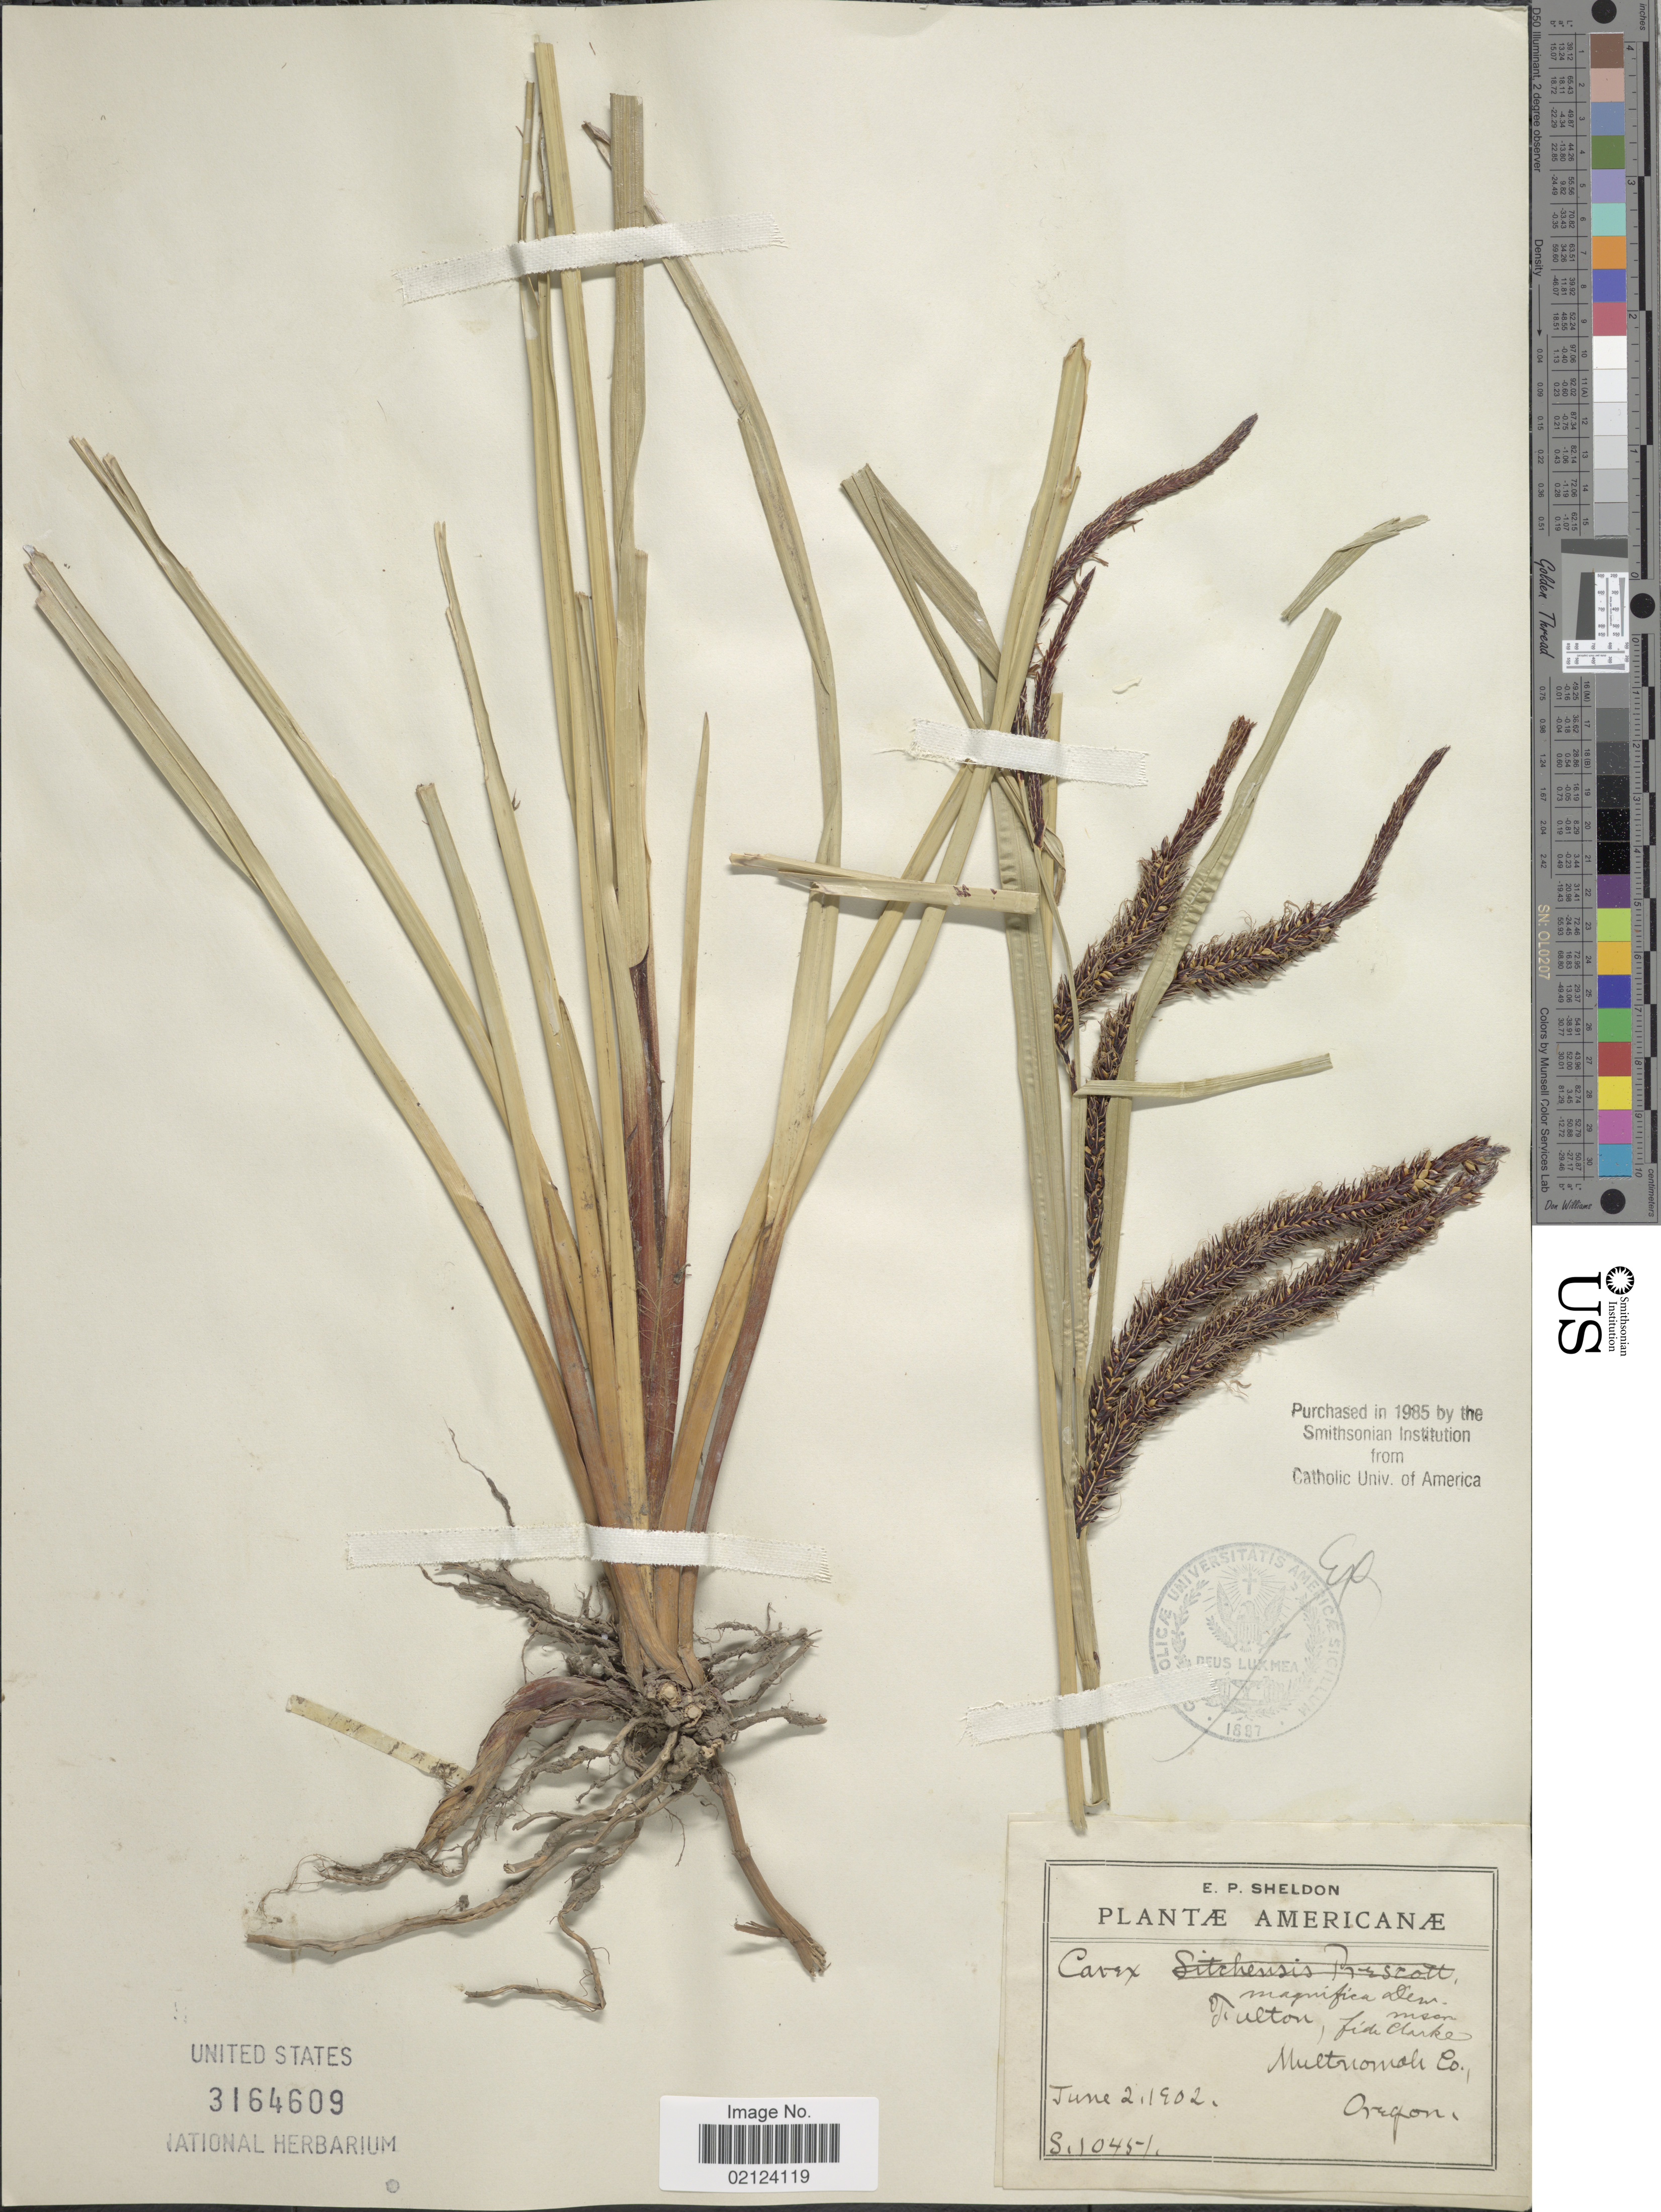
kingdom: Plantae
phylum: Tracheophyta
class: Liliopsida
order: Poales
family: Cyperaceae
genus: Carex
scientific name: Carex obnupta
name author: L.H. Bailey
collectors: E. P. Sheldon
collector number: S10451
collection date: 1902-06-02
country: United States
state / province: Oregon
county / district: Multnomah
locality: Fulton, Multnomah Co.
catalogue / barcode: US 3164609